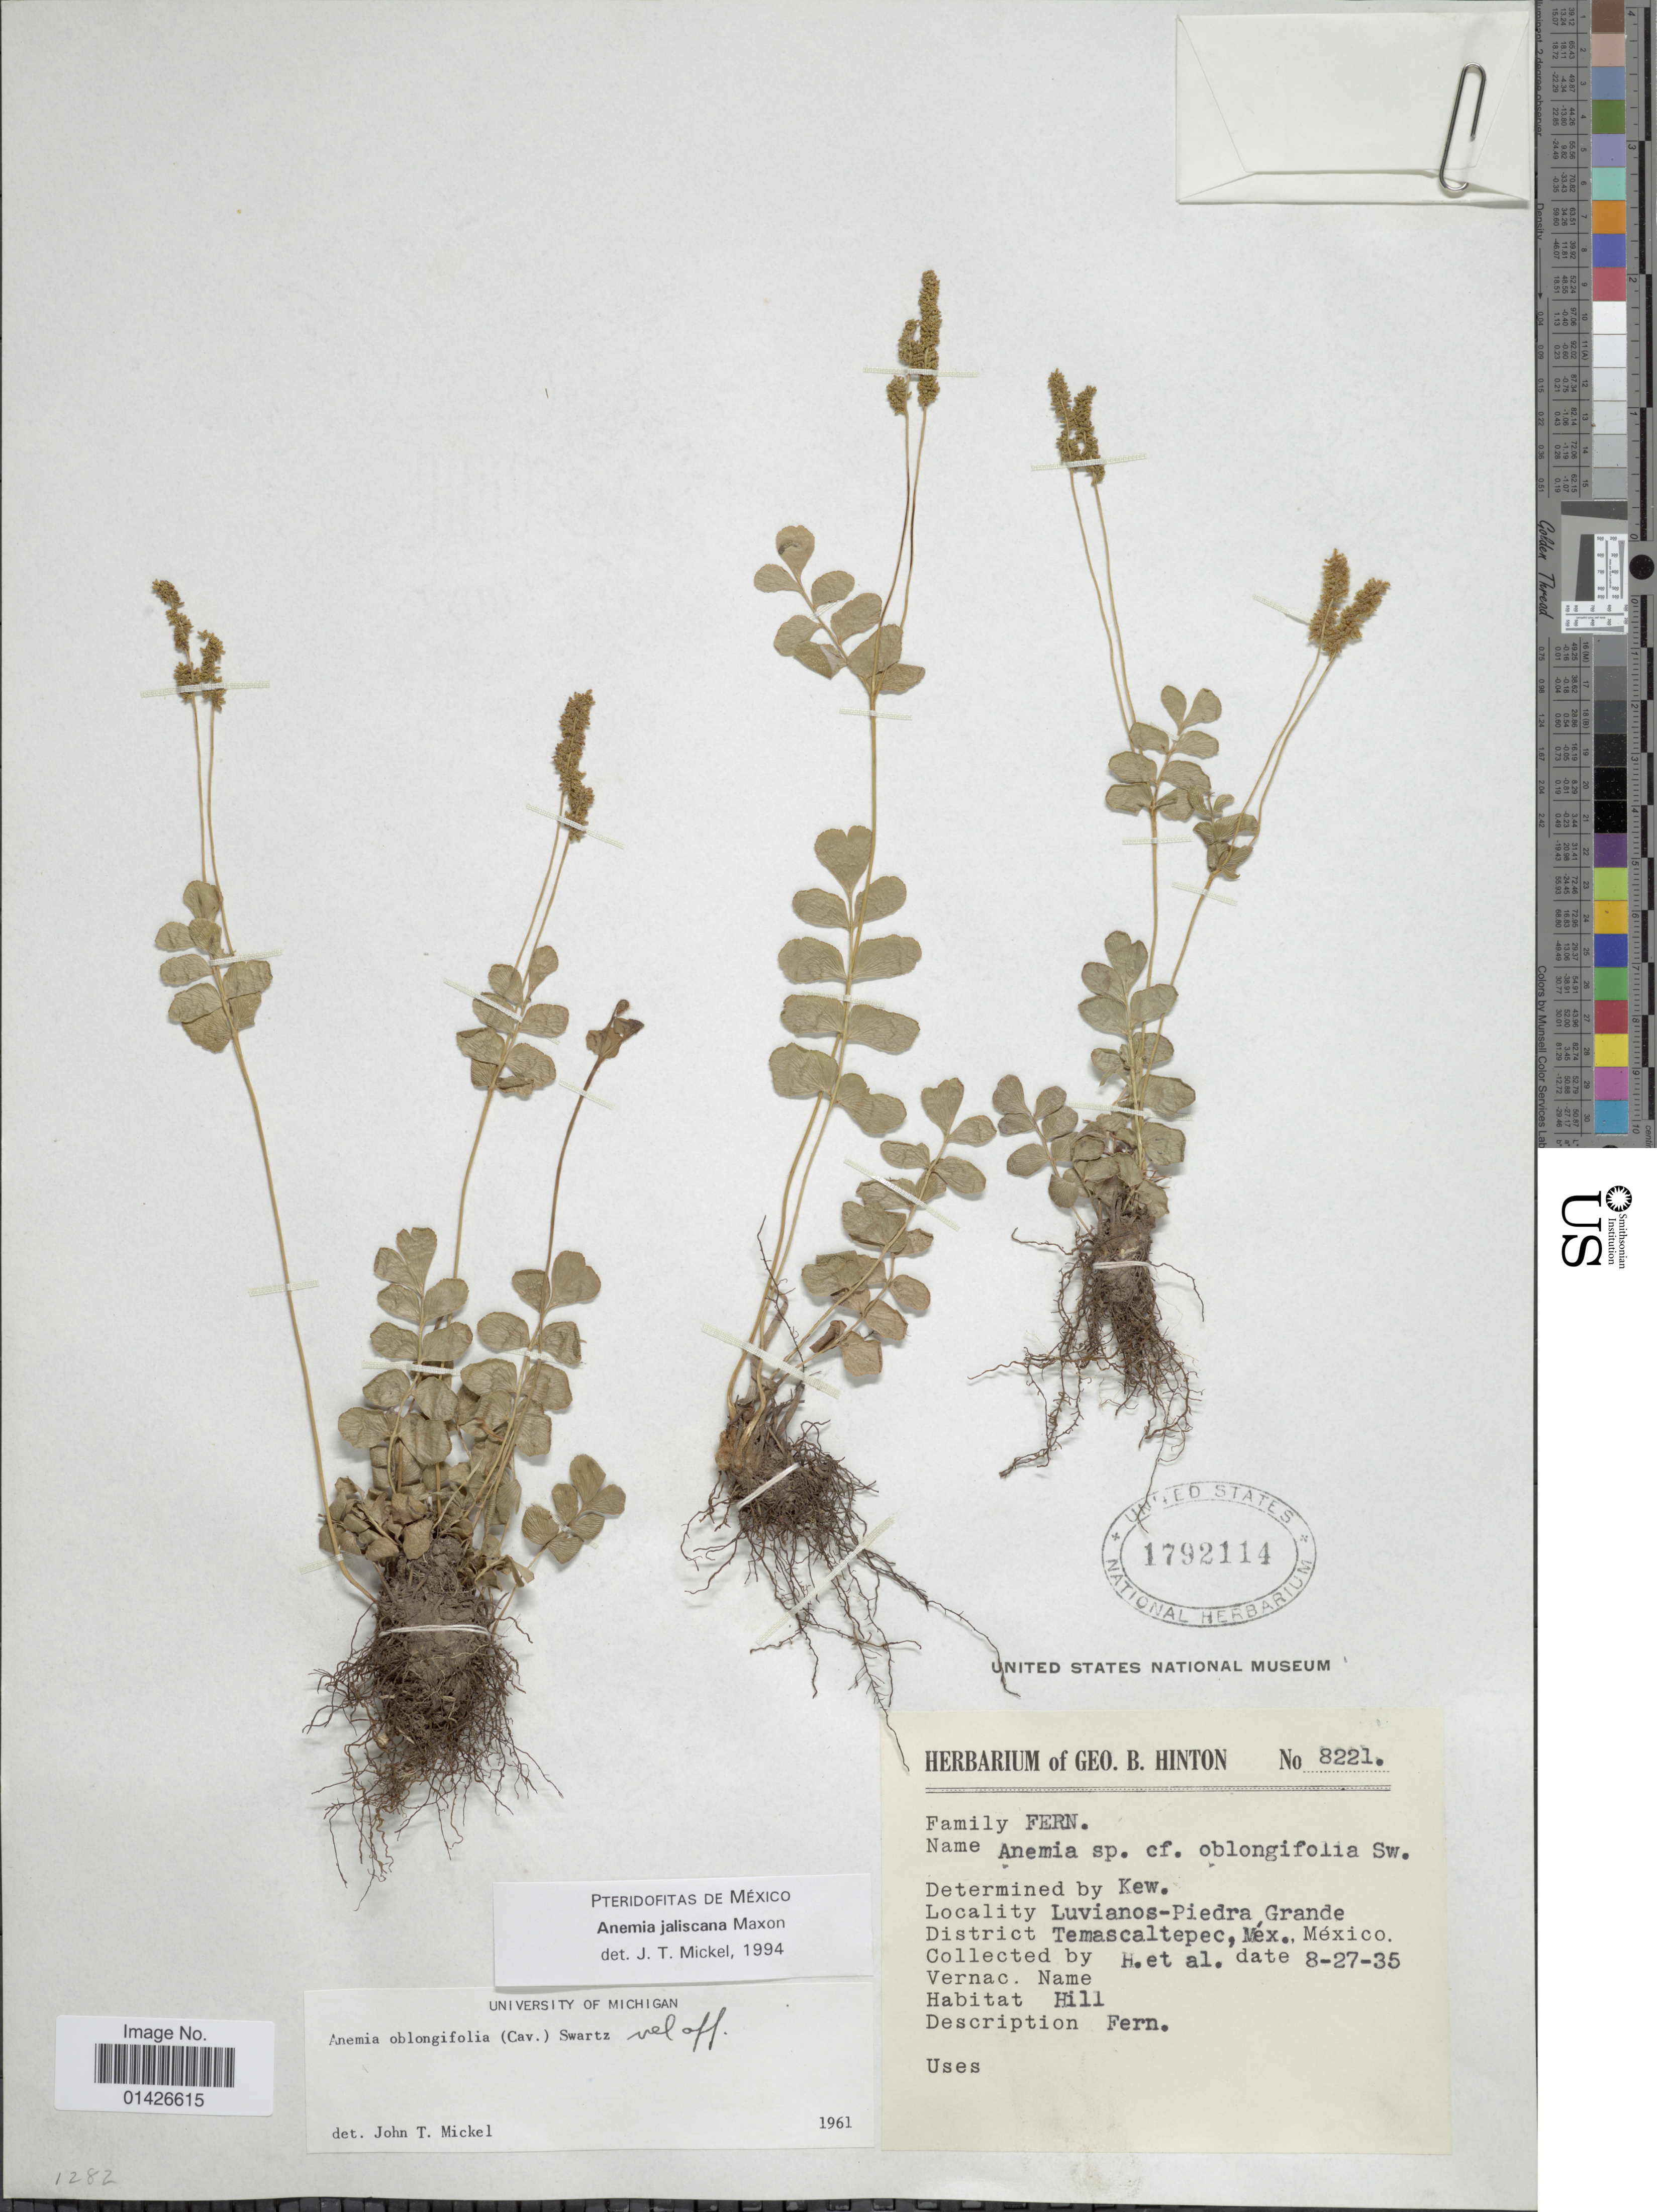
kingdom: Plantae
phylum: Tracheophyta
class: Polypodiopsida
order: Schizaeales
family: Anemiaceae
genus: Anemia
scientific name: Anemia jaliscana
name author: Maxon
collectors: G. B. Hinton & et al.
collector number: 8221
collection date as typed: Transcribed d/m/y: 27/8/35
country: Mexico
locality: Luvianos-Piedra, Grande. District Temascaltepec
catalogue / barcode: US 1792114